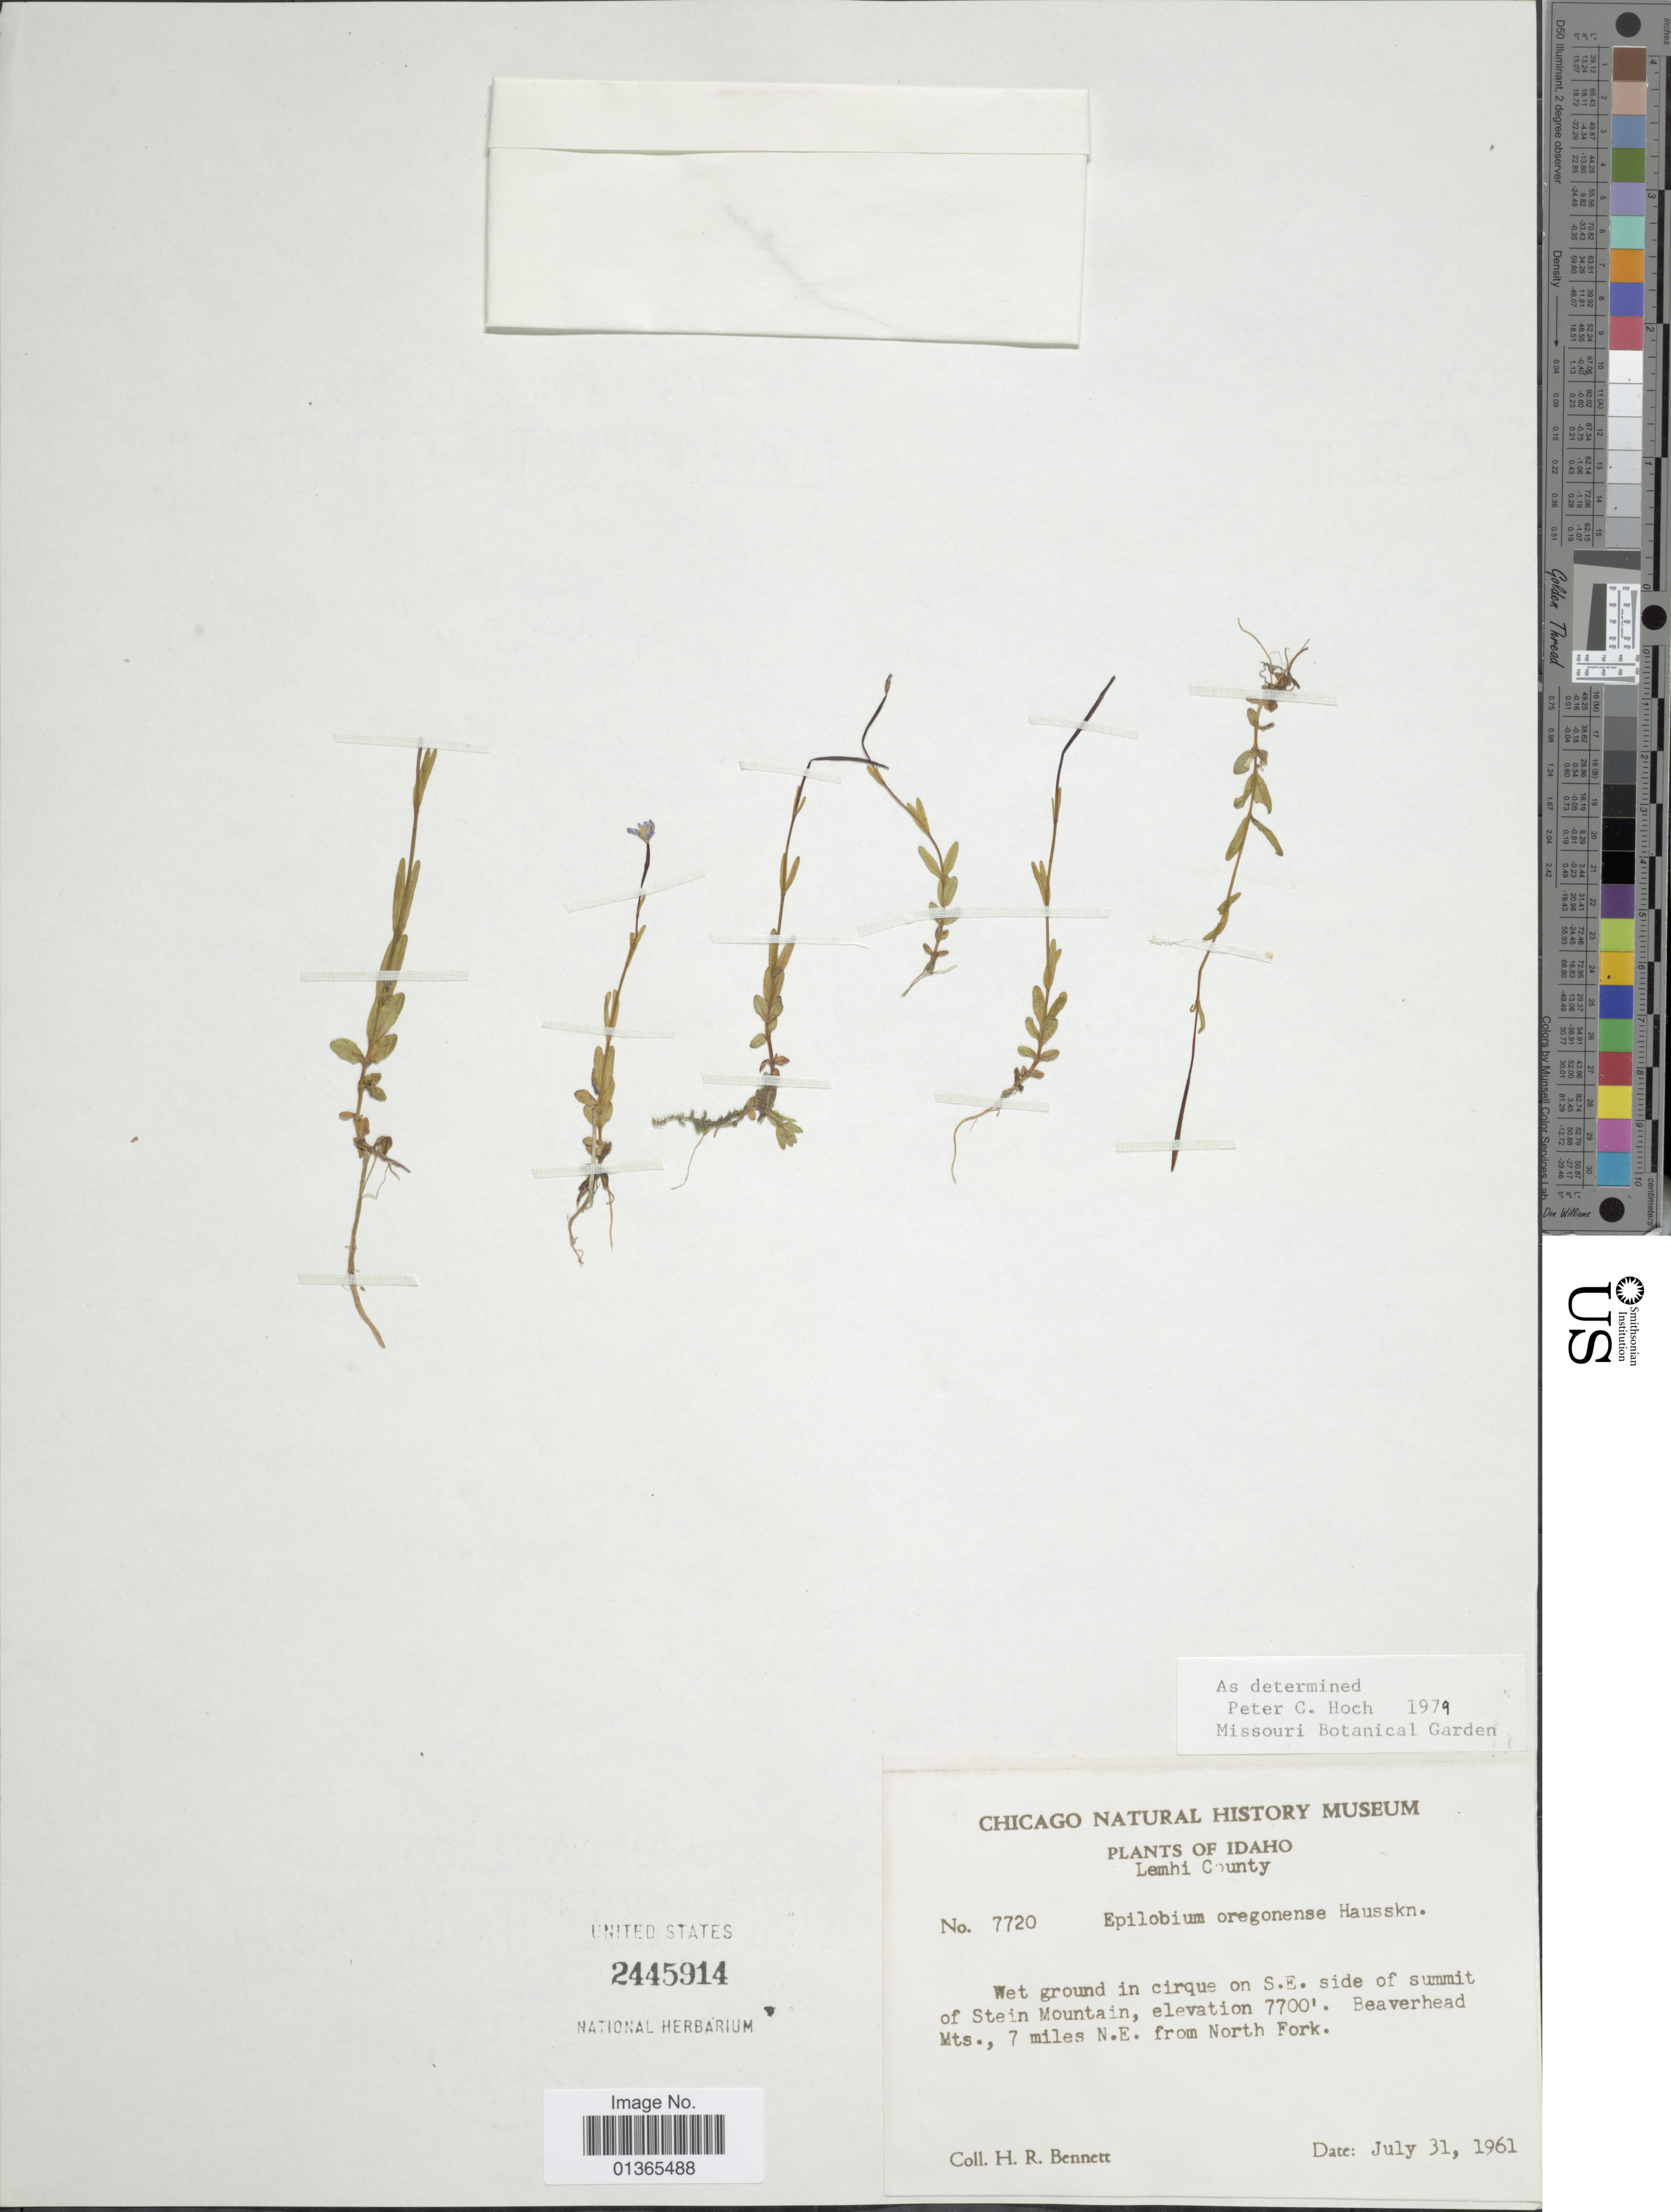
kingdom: Plantae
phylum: Tracheophyta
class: Magnoliopsida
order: Myrtales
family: Onagraceae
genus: Epilobium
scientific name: Epilobium oregonense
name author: Hausskn.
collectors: H. R. Bennett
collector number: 7720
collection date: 1961-07-31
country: United States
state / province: Idaho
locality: Lemhi County. Wet ground in cirque on S.E. side of summit of Stein Mountain. Beaverhead Mts., 7 miles N.E. from North Fork.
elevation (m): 2347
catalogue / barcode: US 2445914